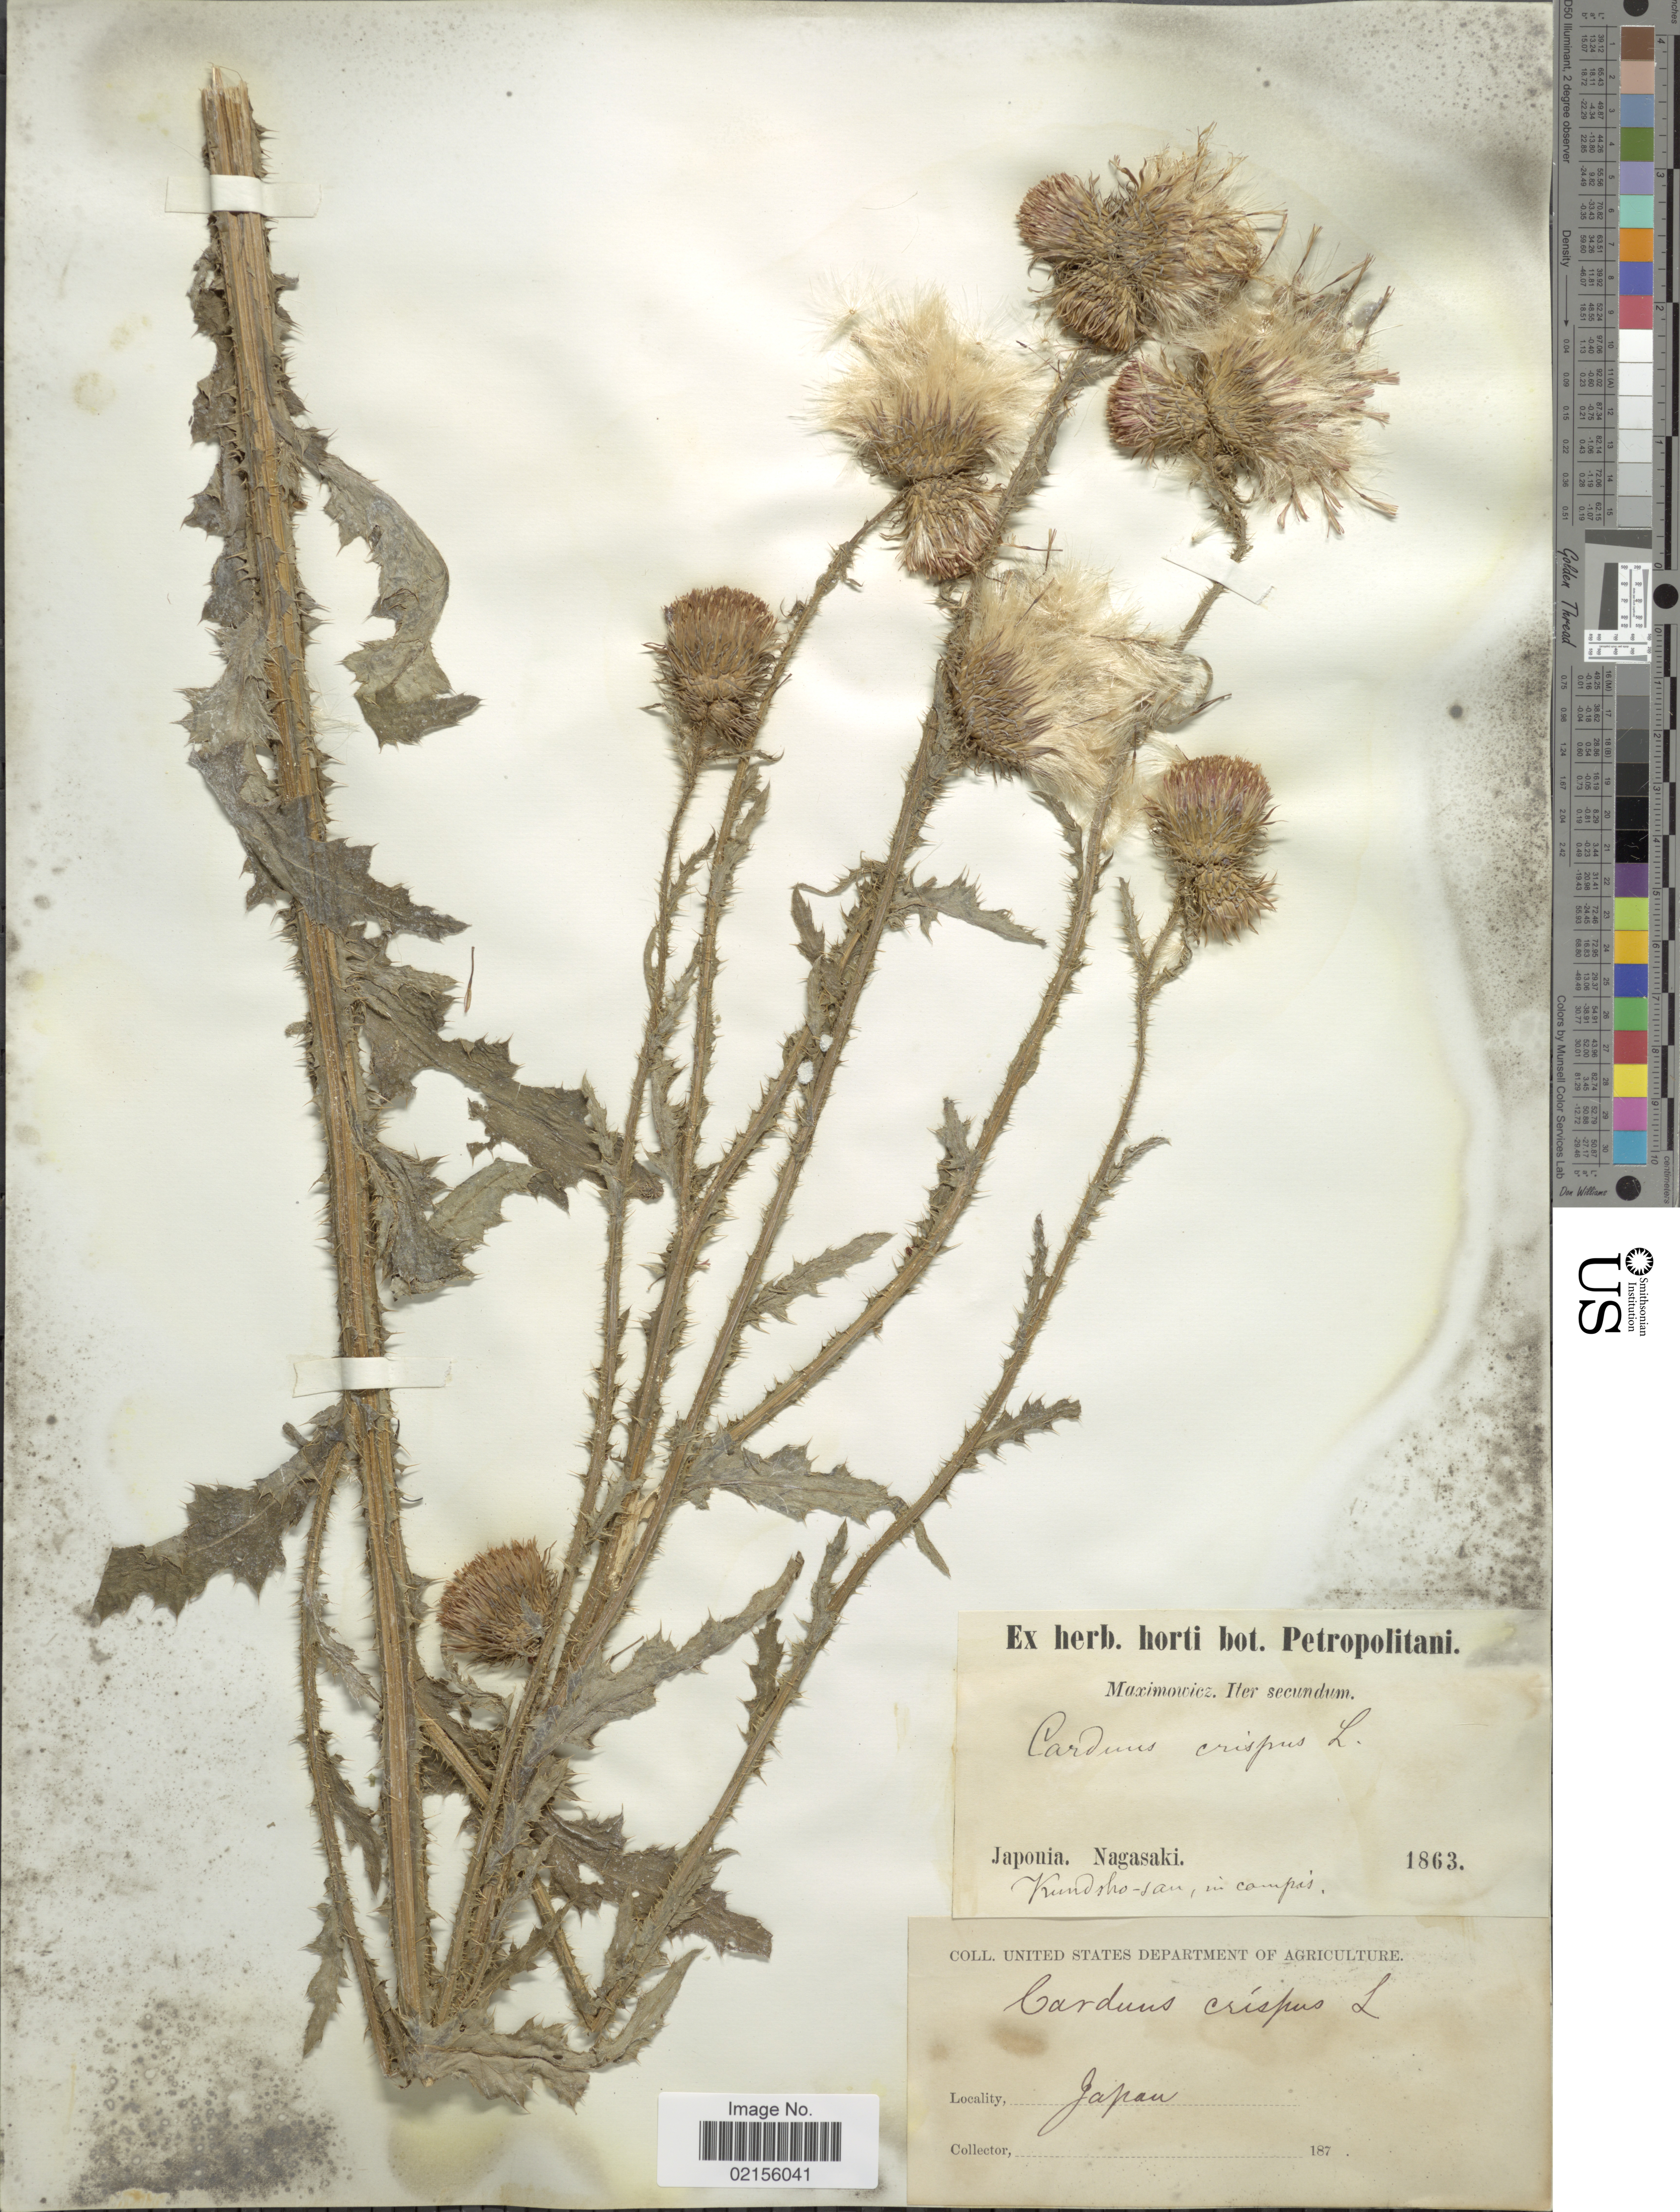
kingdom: Plantae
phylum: Tracheophyta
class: Magnoliopsida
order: Asterales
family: Asteraceae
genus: Carduus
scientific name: Carduus crispus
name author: L.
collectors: Maximowicz, --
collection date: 1863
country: Japan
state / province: Nagasaki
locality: Kundsho-san, in campis